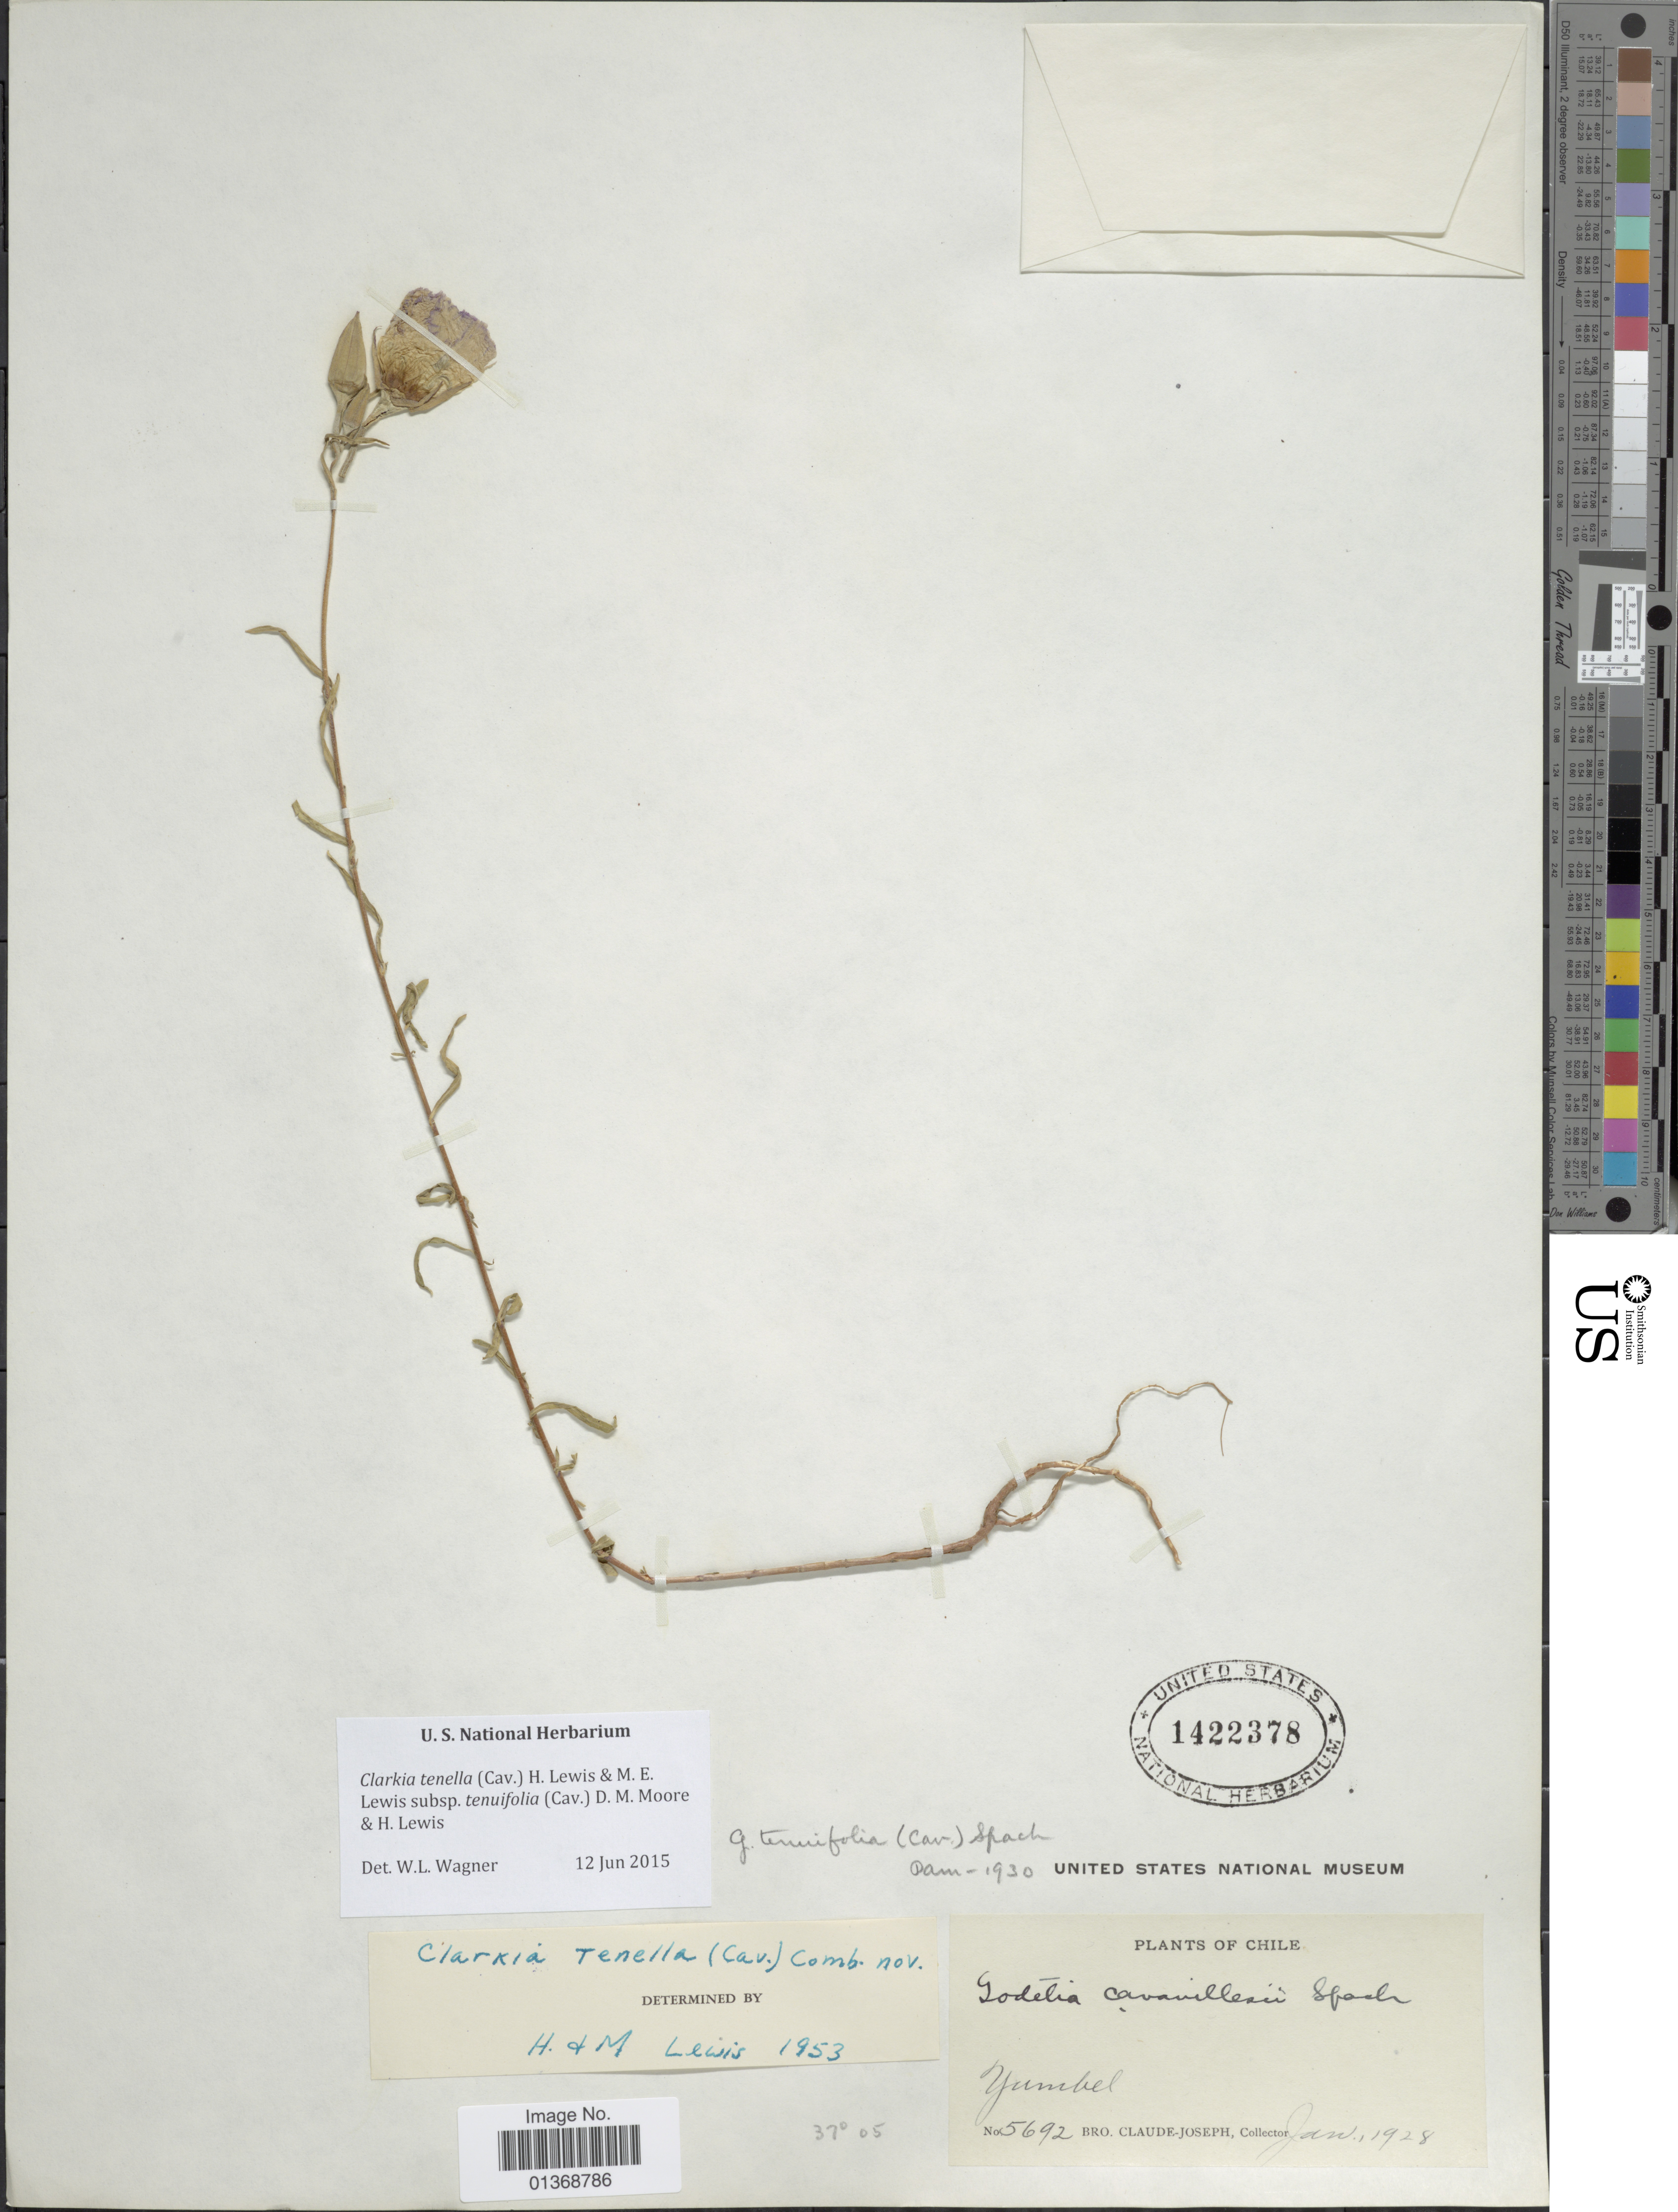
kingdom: Plantae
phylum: Tracheophyta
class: Magnoliopsida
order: Myrtales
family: Onagraceae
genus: Clarkia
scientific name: Clarkia tenella subsp. tenuifolia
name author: (Cav.) D.M. Moore & F. H. Lewis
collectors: Bro. Claude-Joseph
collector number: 5692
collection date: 1928-01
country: Chile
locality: Yumbel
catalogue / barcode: US 1422378